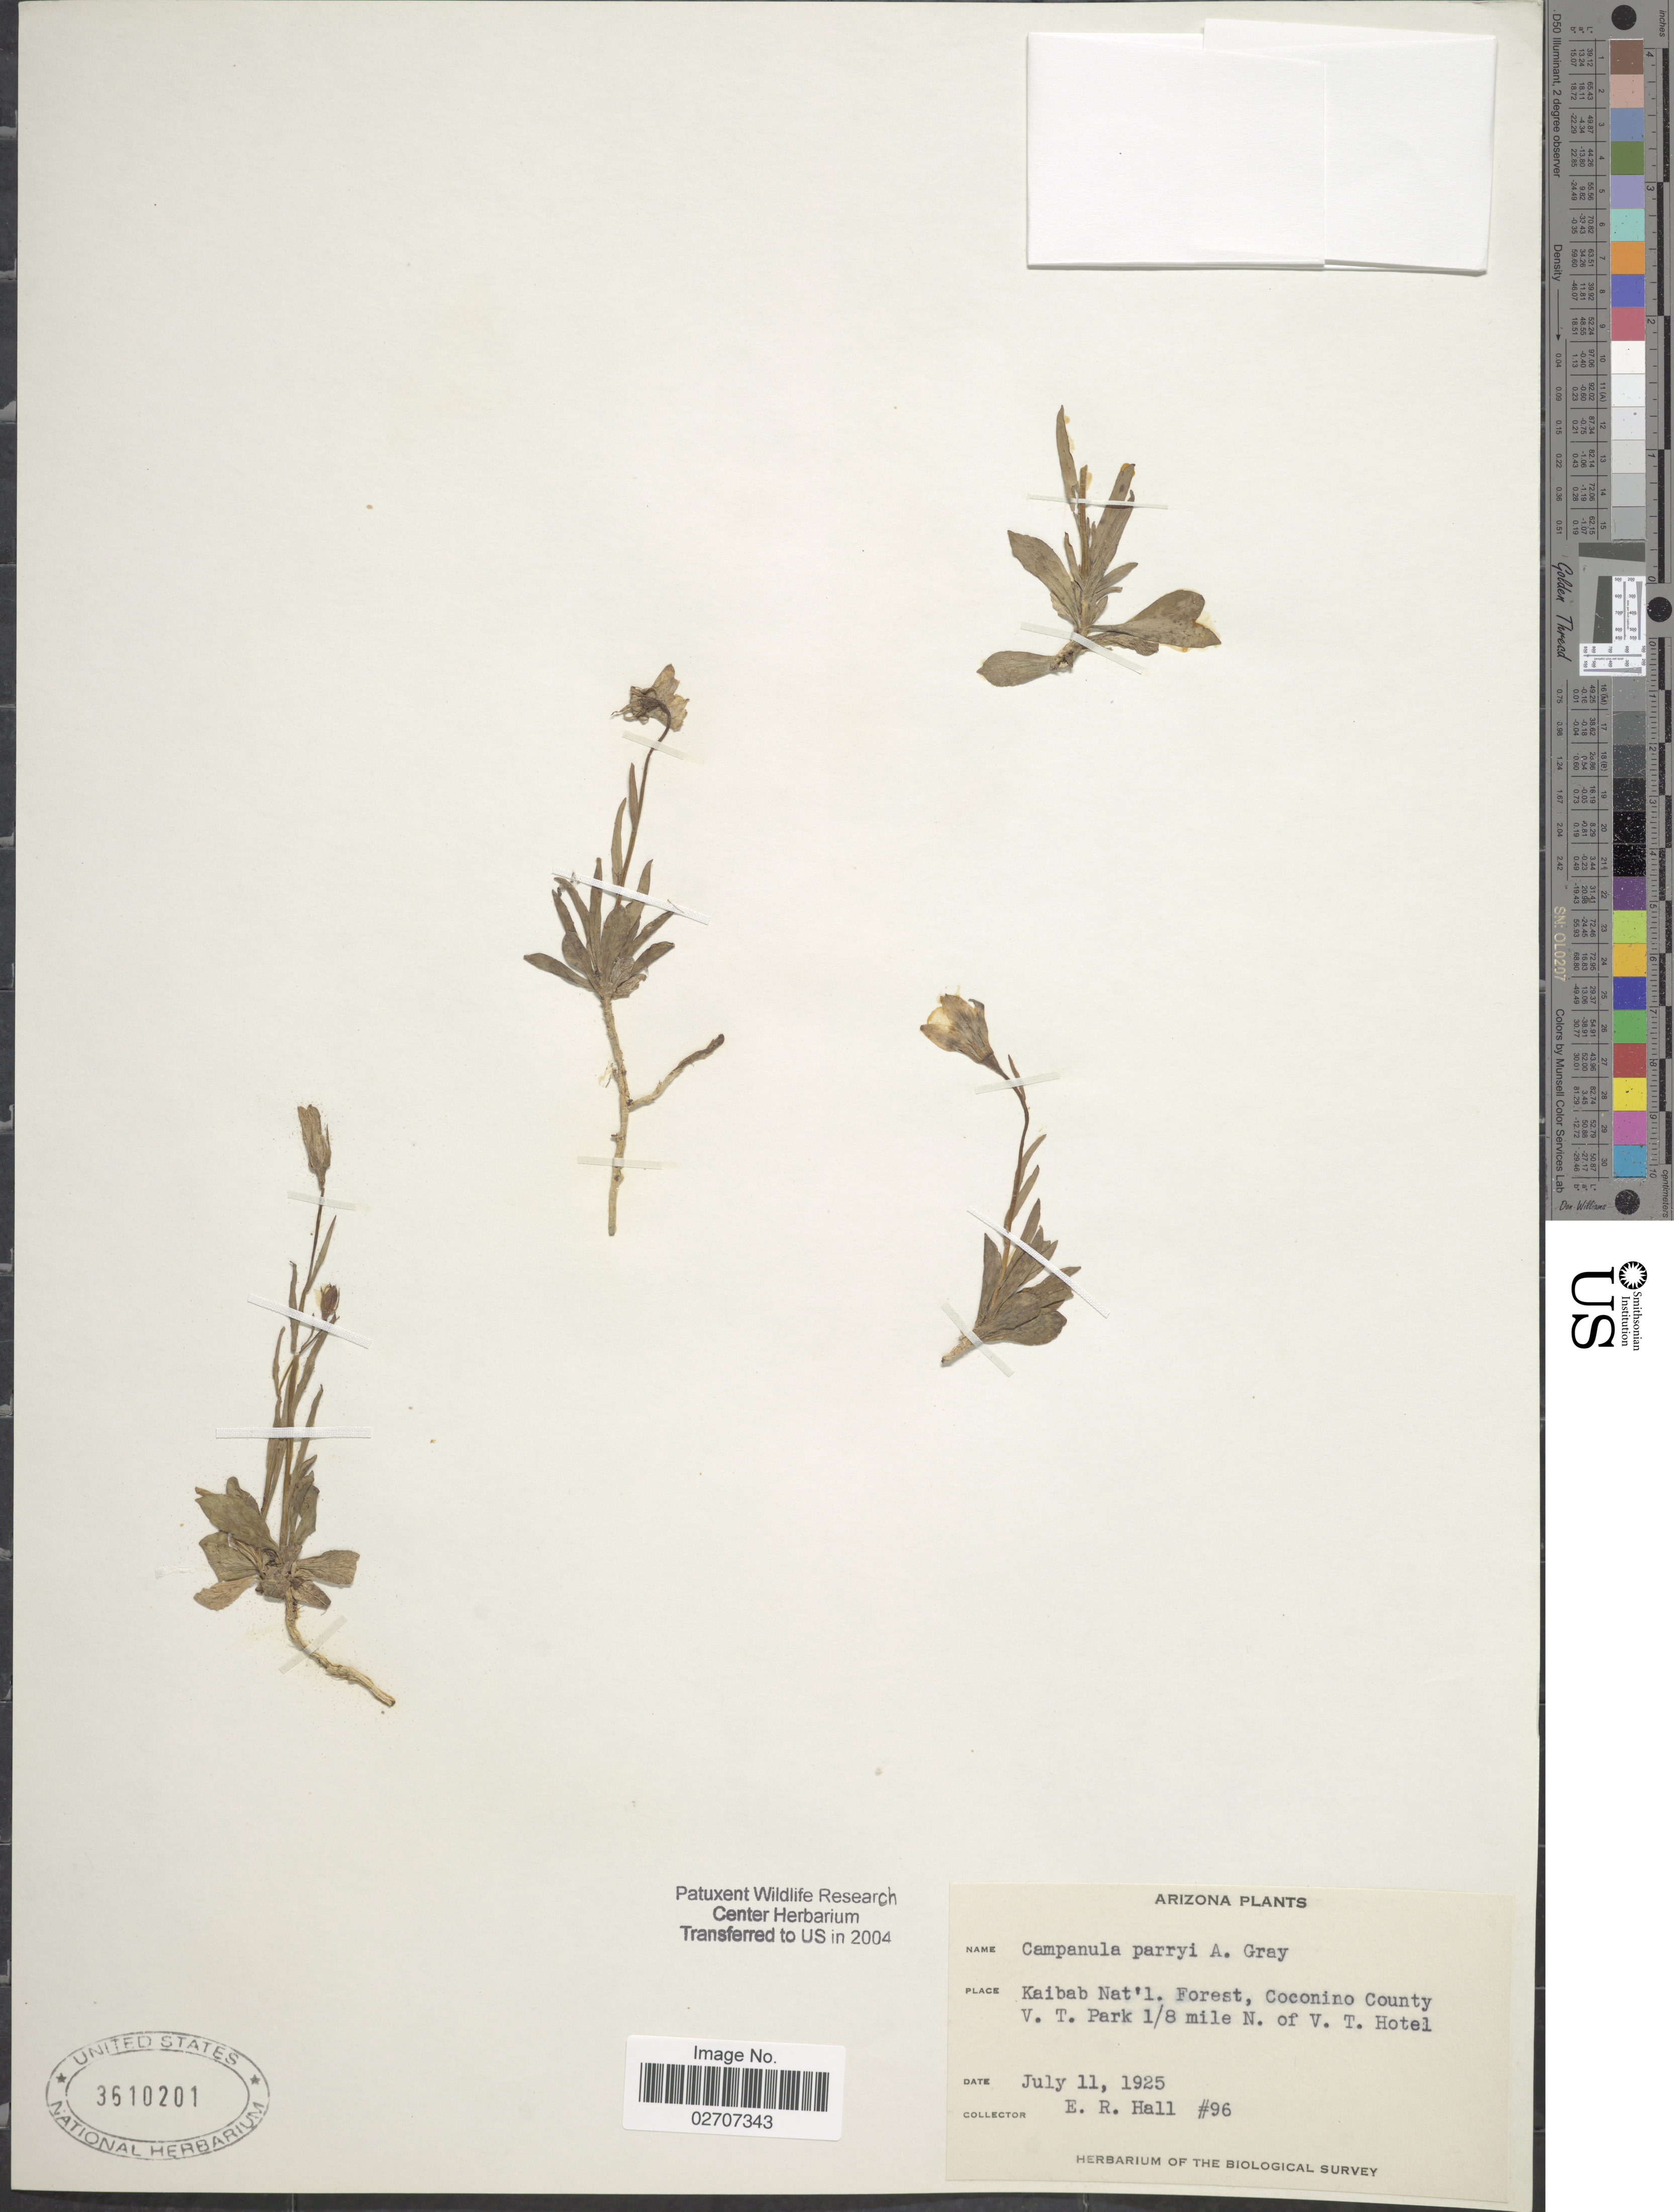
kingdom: Plantae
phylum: Tracheophyta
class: Magnoliopsida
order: Asterales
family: Campanulaceae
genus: Campanula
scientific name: Campanula parryi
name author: A. Gray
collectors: E. Hall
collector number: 96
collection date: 1925-07-11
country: United States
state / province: Arizona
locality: Kaibab Nat'l. Forest, Coconino County V.T. Park 1/8 mile N. of V.T. Hotel.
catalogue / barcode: US 3610201